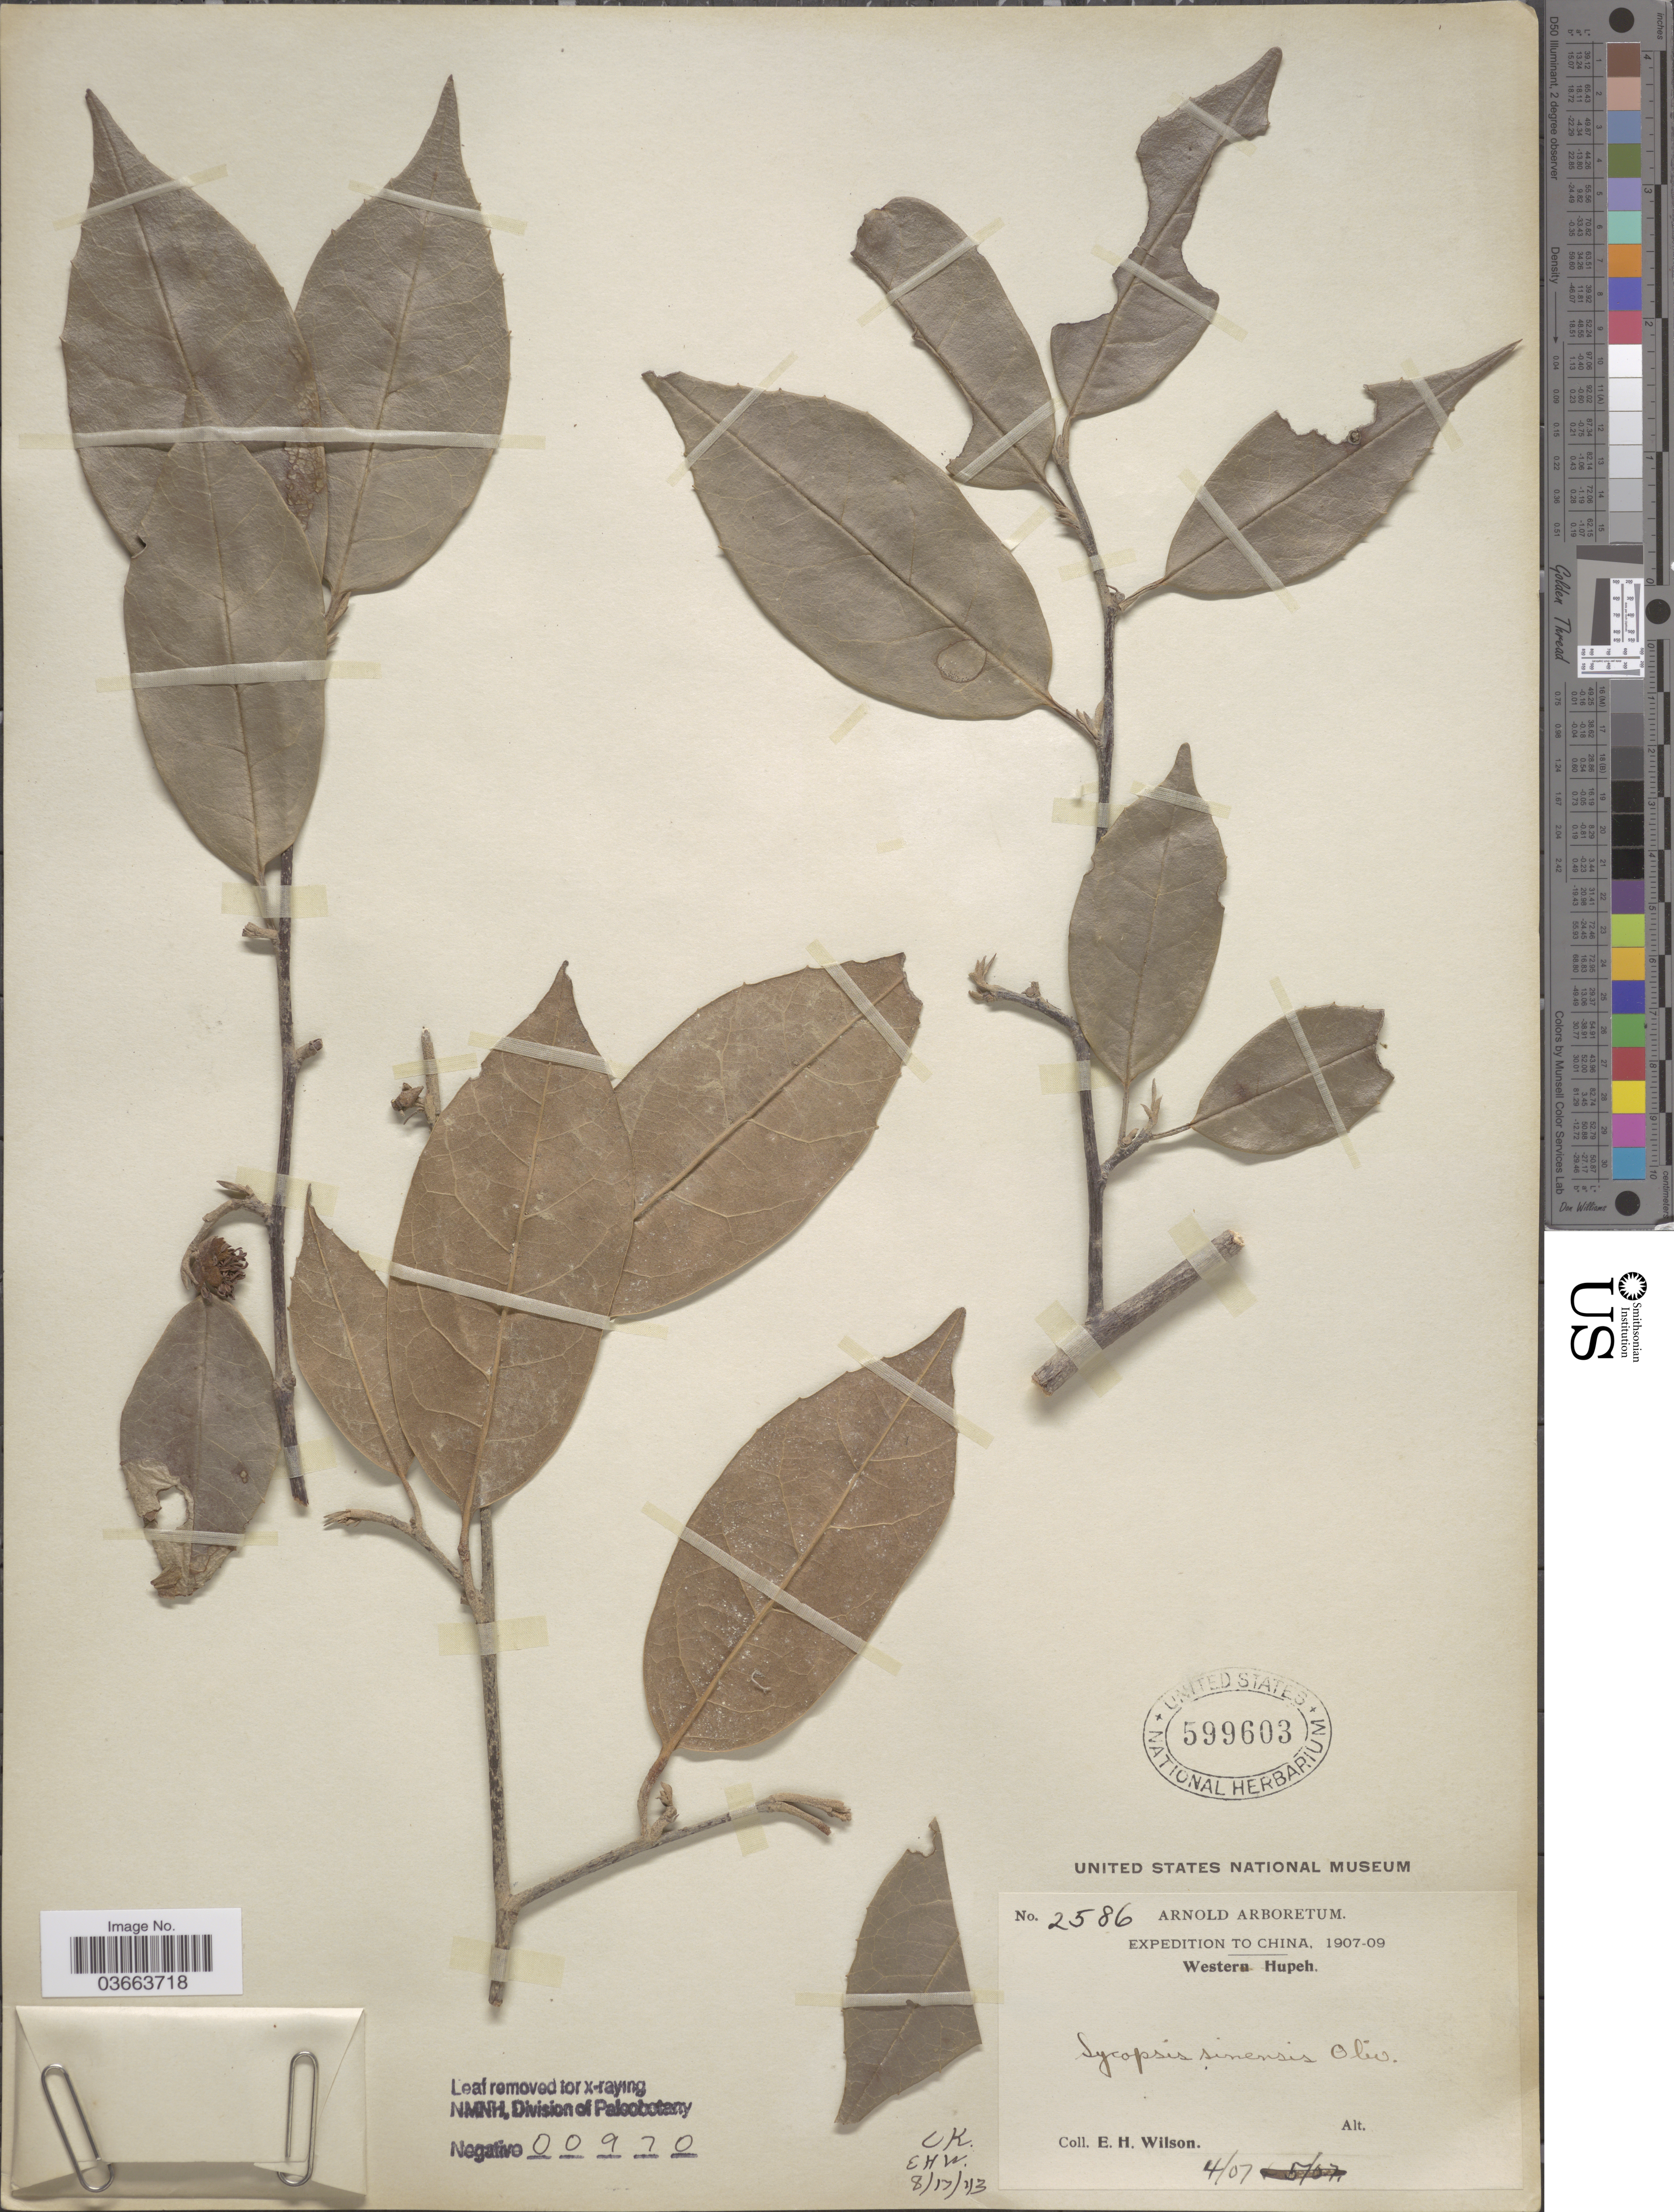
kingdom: Plantae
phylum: Tracheophyta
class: Magnoliopsida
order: Saxifragales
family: Hamamelidaceae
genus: Sycopsis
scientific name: Sycopsis sinensis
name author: Oliv.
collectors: E. Wilson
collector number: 2586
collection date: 1907-04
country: China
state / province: Hubei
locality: Western Hupeh.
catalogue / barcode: US 599603